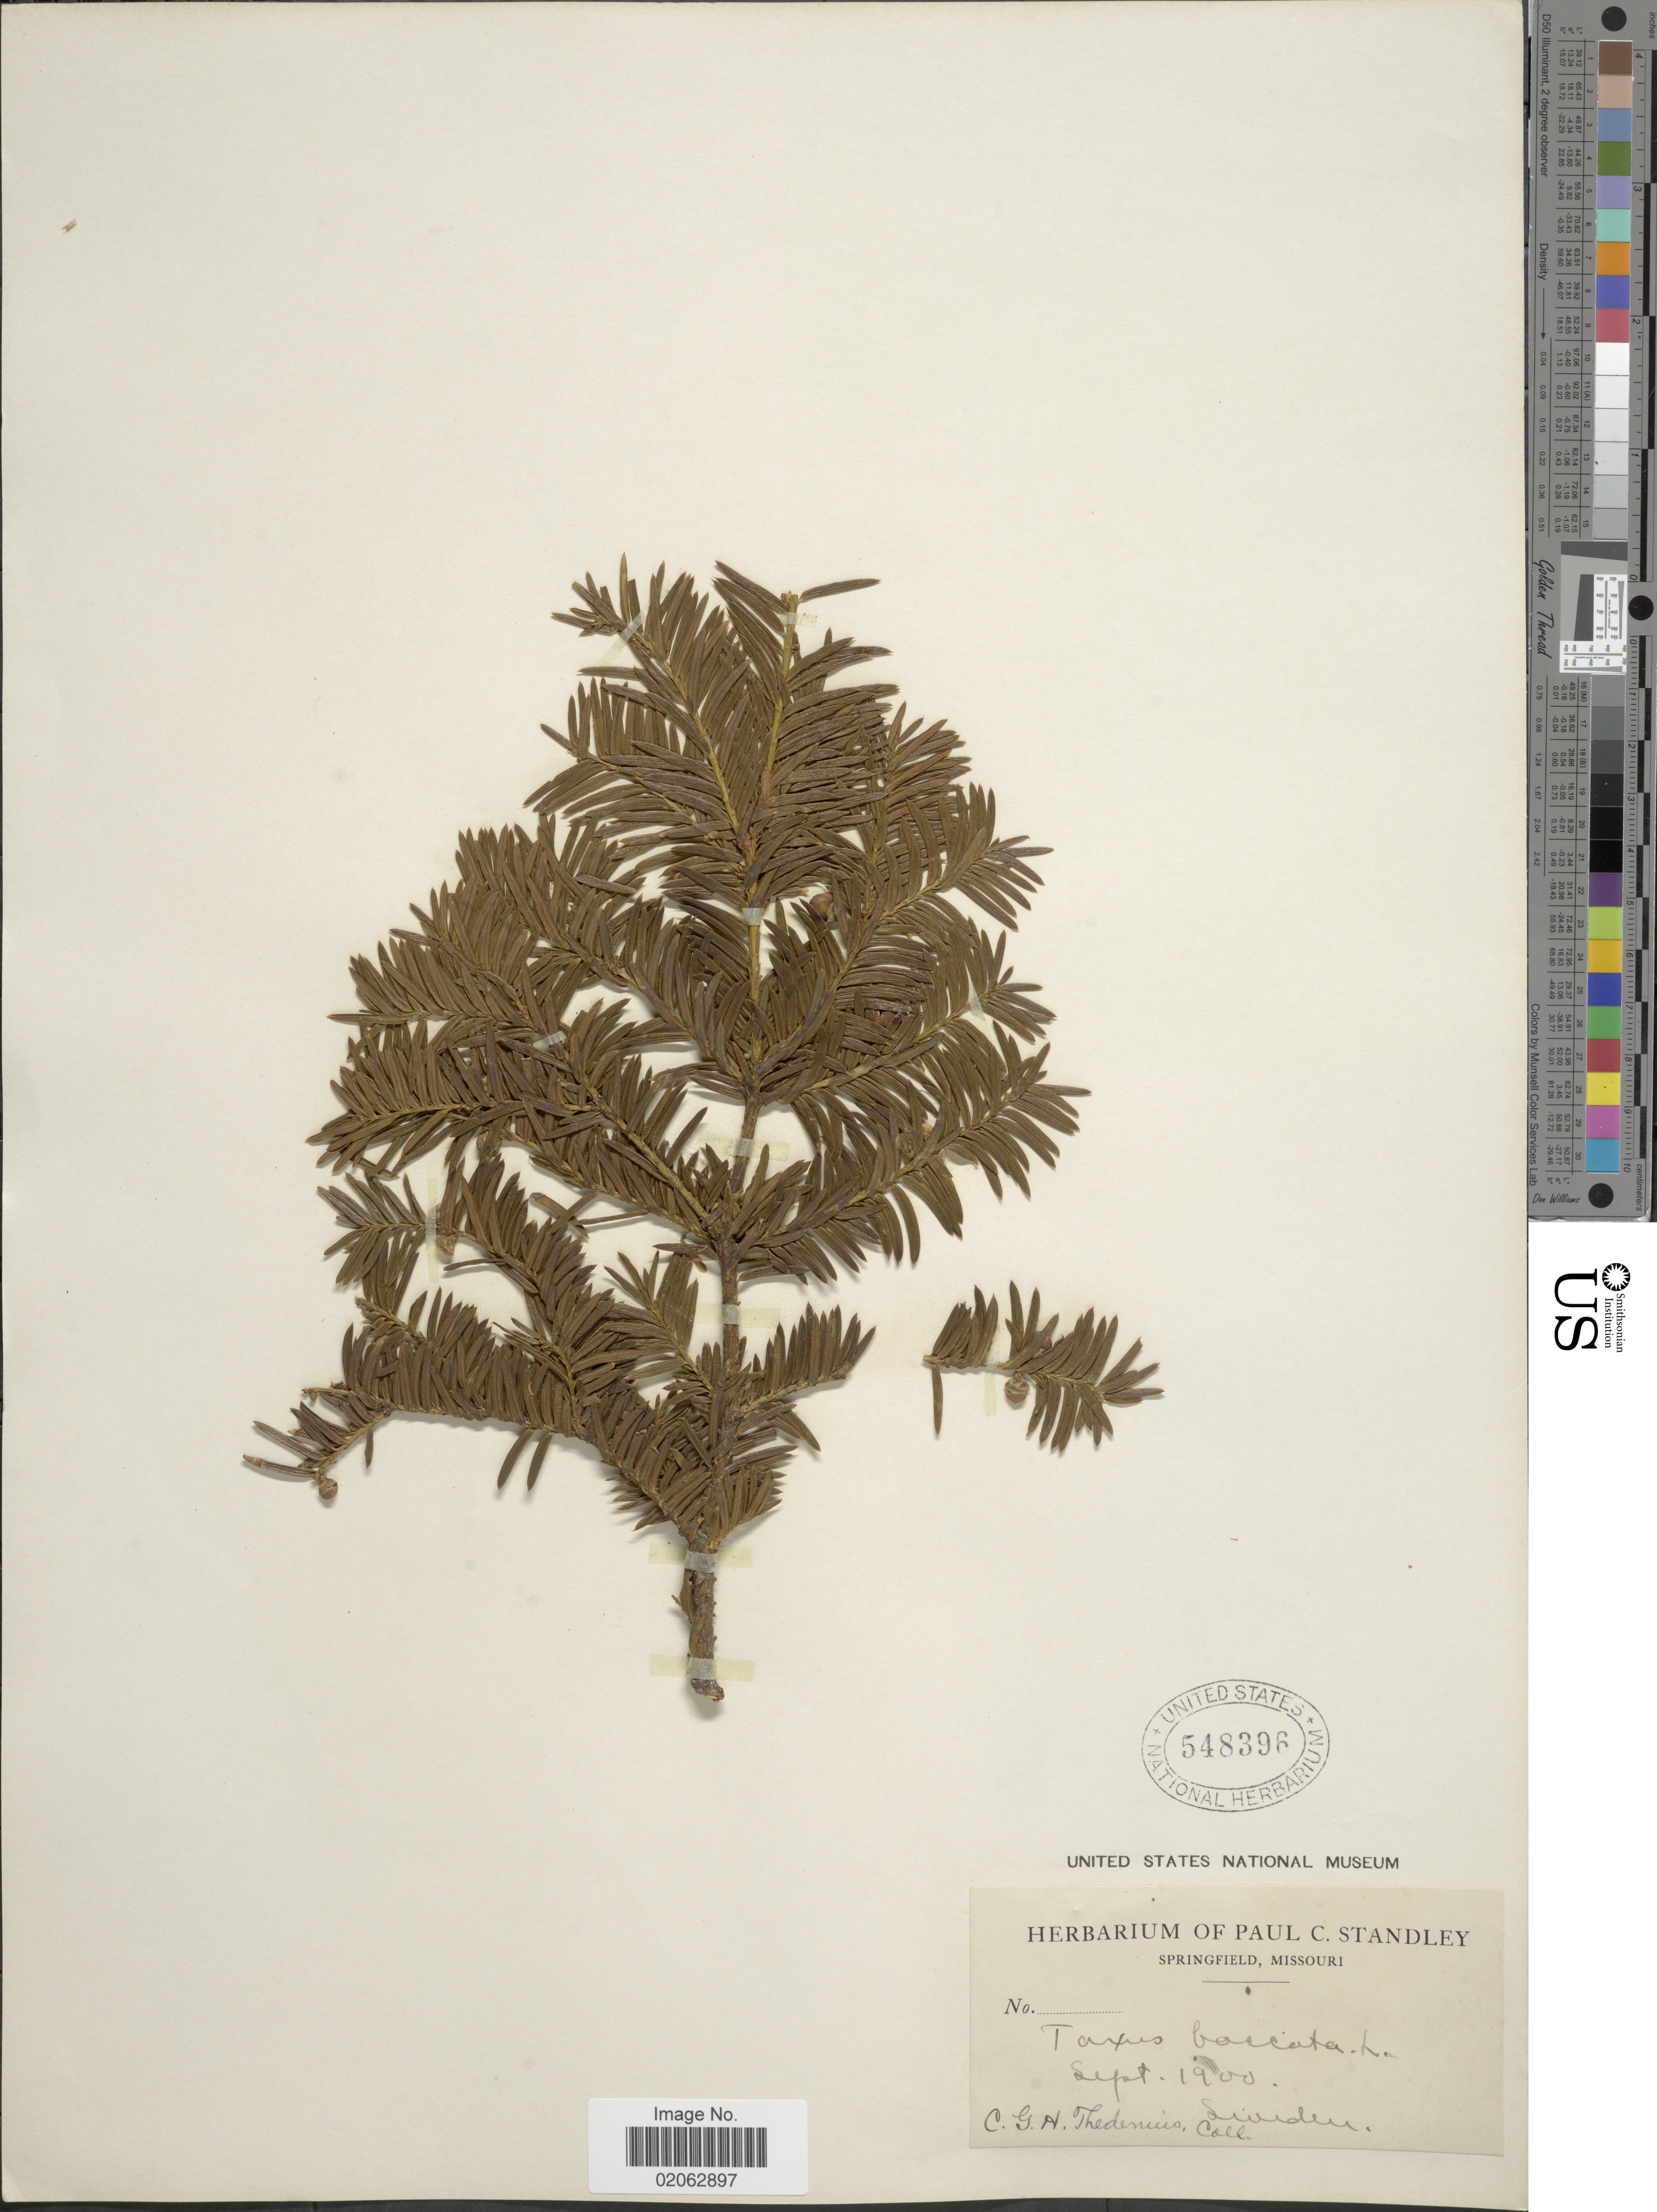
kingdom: Plantae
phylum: Tracheophyta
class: Pinopsida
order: Pinales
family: Taxaceae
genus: Taxus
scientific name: Taxus baccata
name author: L.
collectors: C. Thedenius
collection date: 1900-09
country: Sweden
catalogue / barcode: US 548396